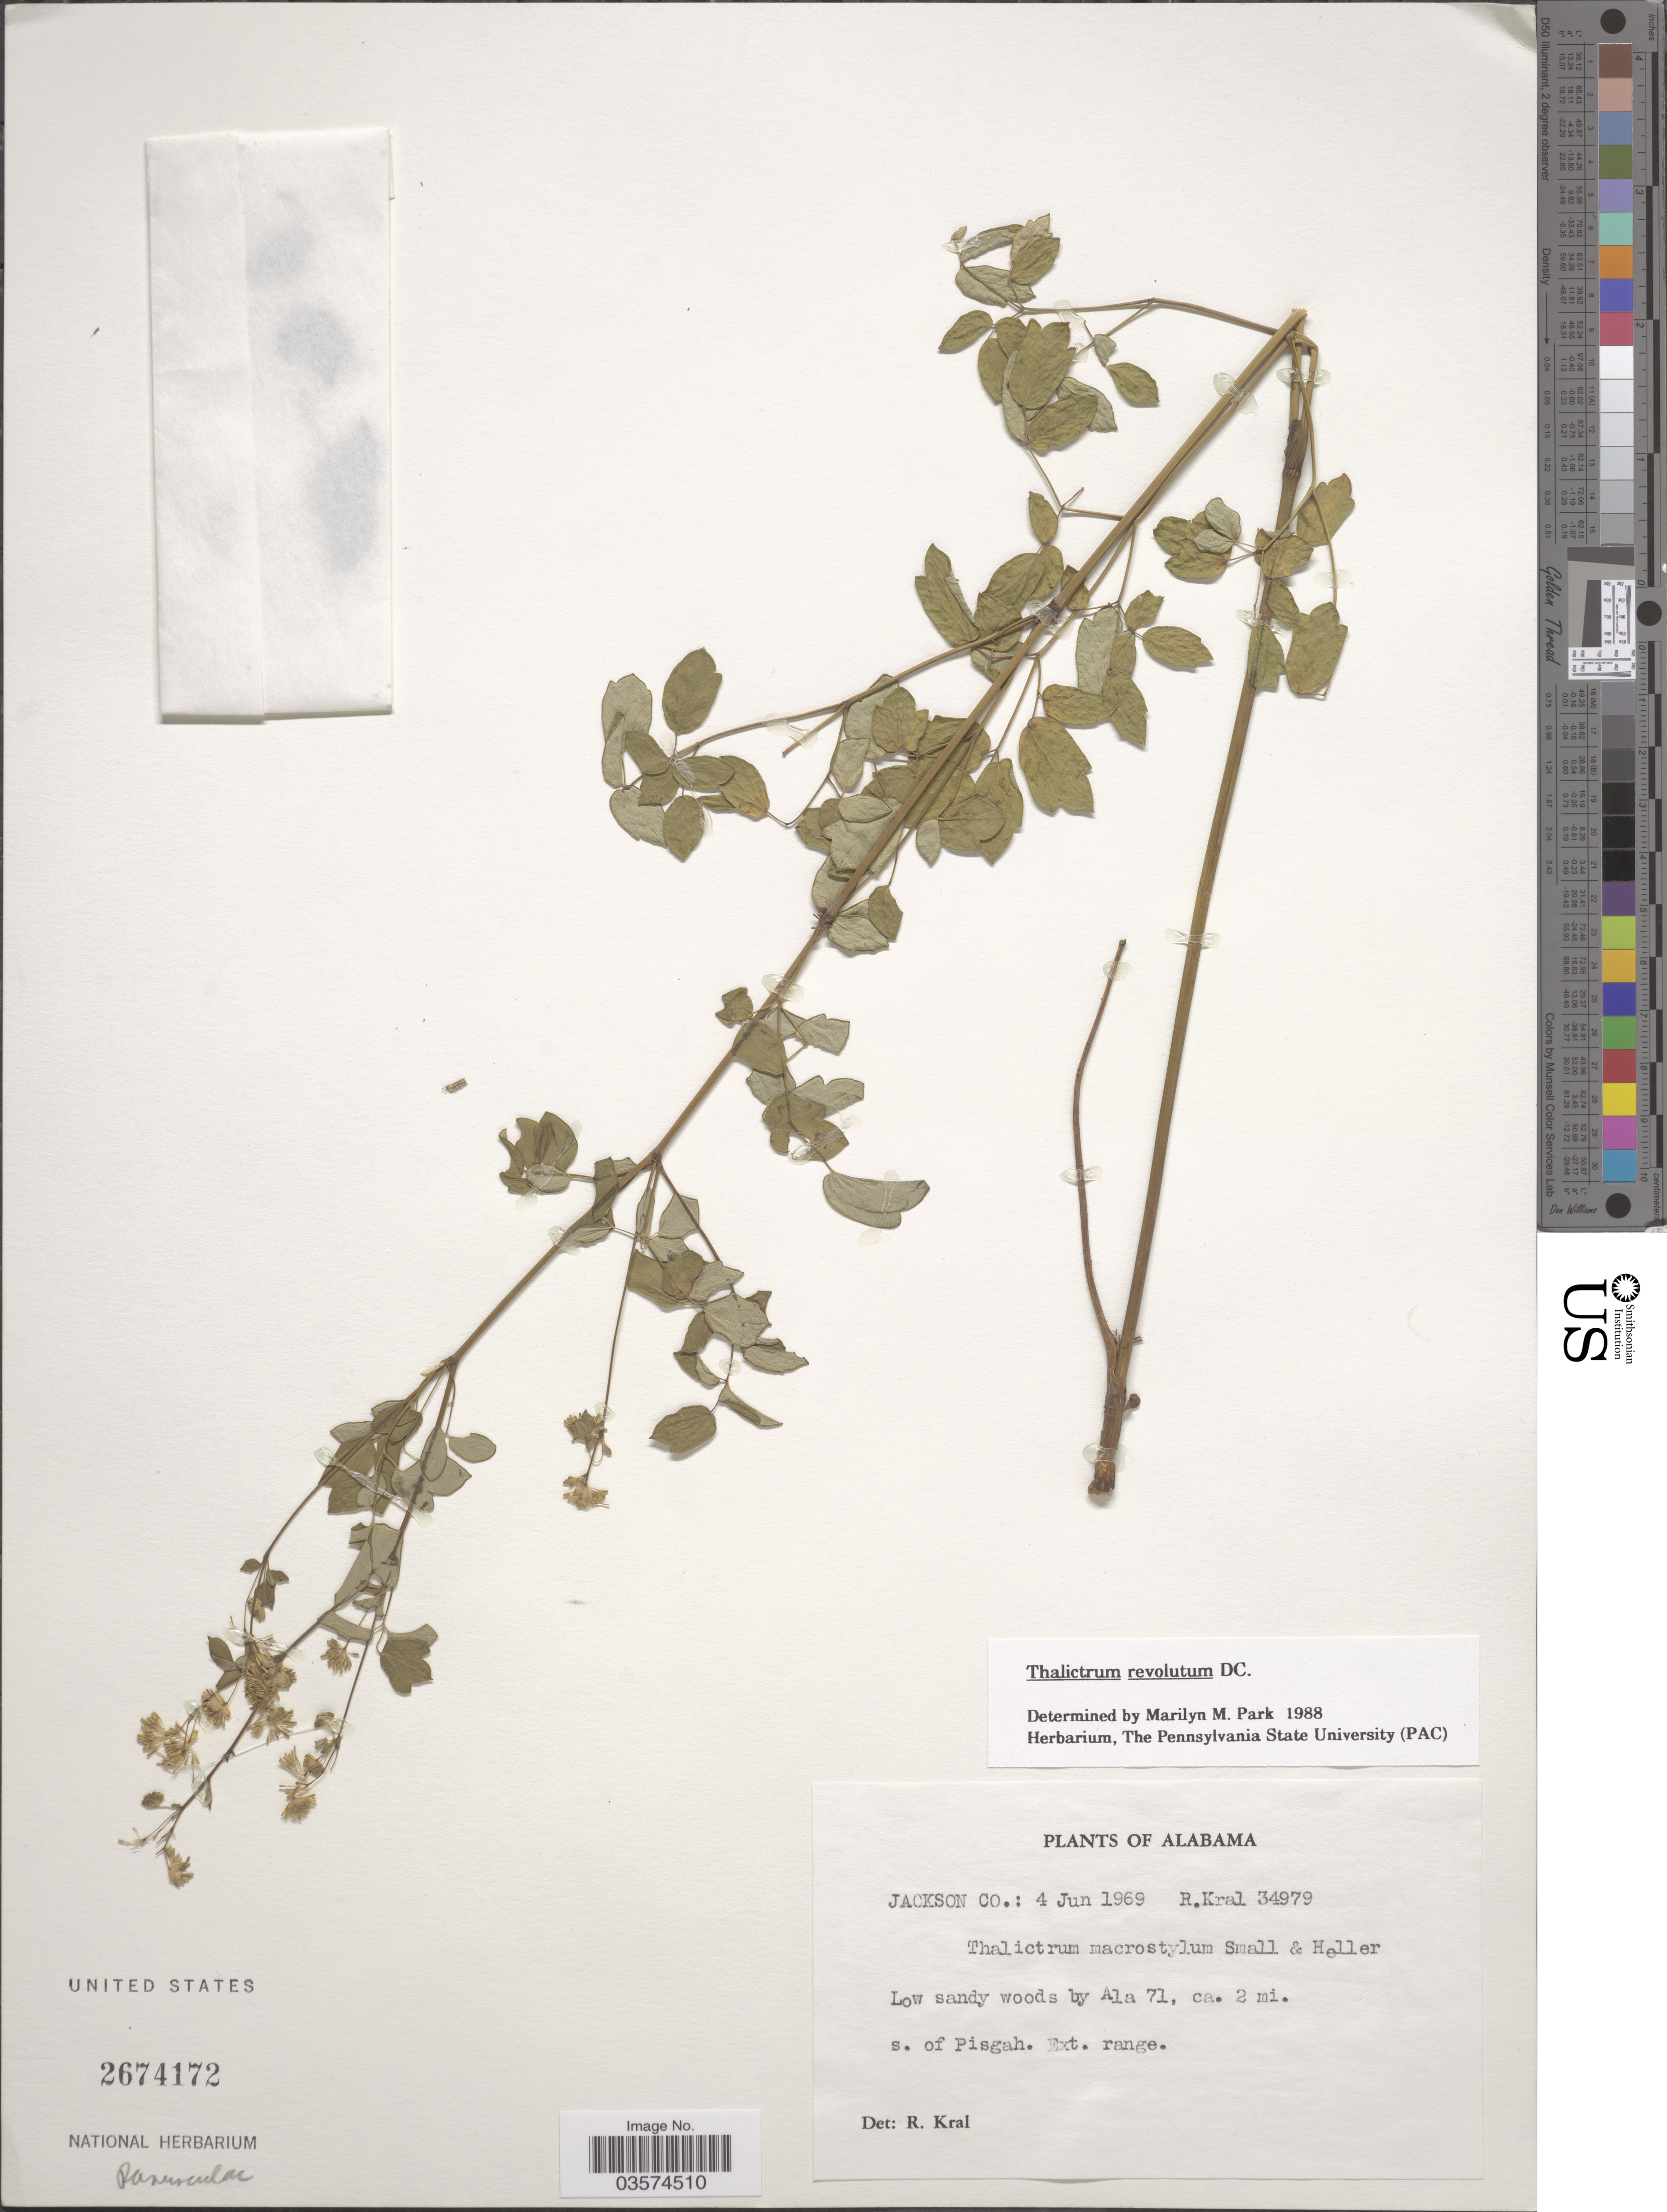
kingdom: Plantae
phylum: Tracheophyta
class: Magnoliopsida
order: Ranunculales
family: Ranunculaceae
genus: Thalictrum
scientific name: Thalictrum amphibolum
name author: Greene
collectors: R. Kral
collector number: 34979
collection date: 1969-06-04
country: United States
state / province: Alabama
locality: Jackson Co. Low sandy woods by Ala 71, ca. 2 mi. s. of Pisgah. Ext. range.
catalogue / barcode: US 2674172